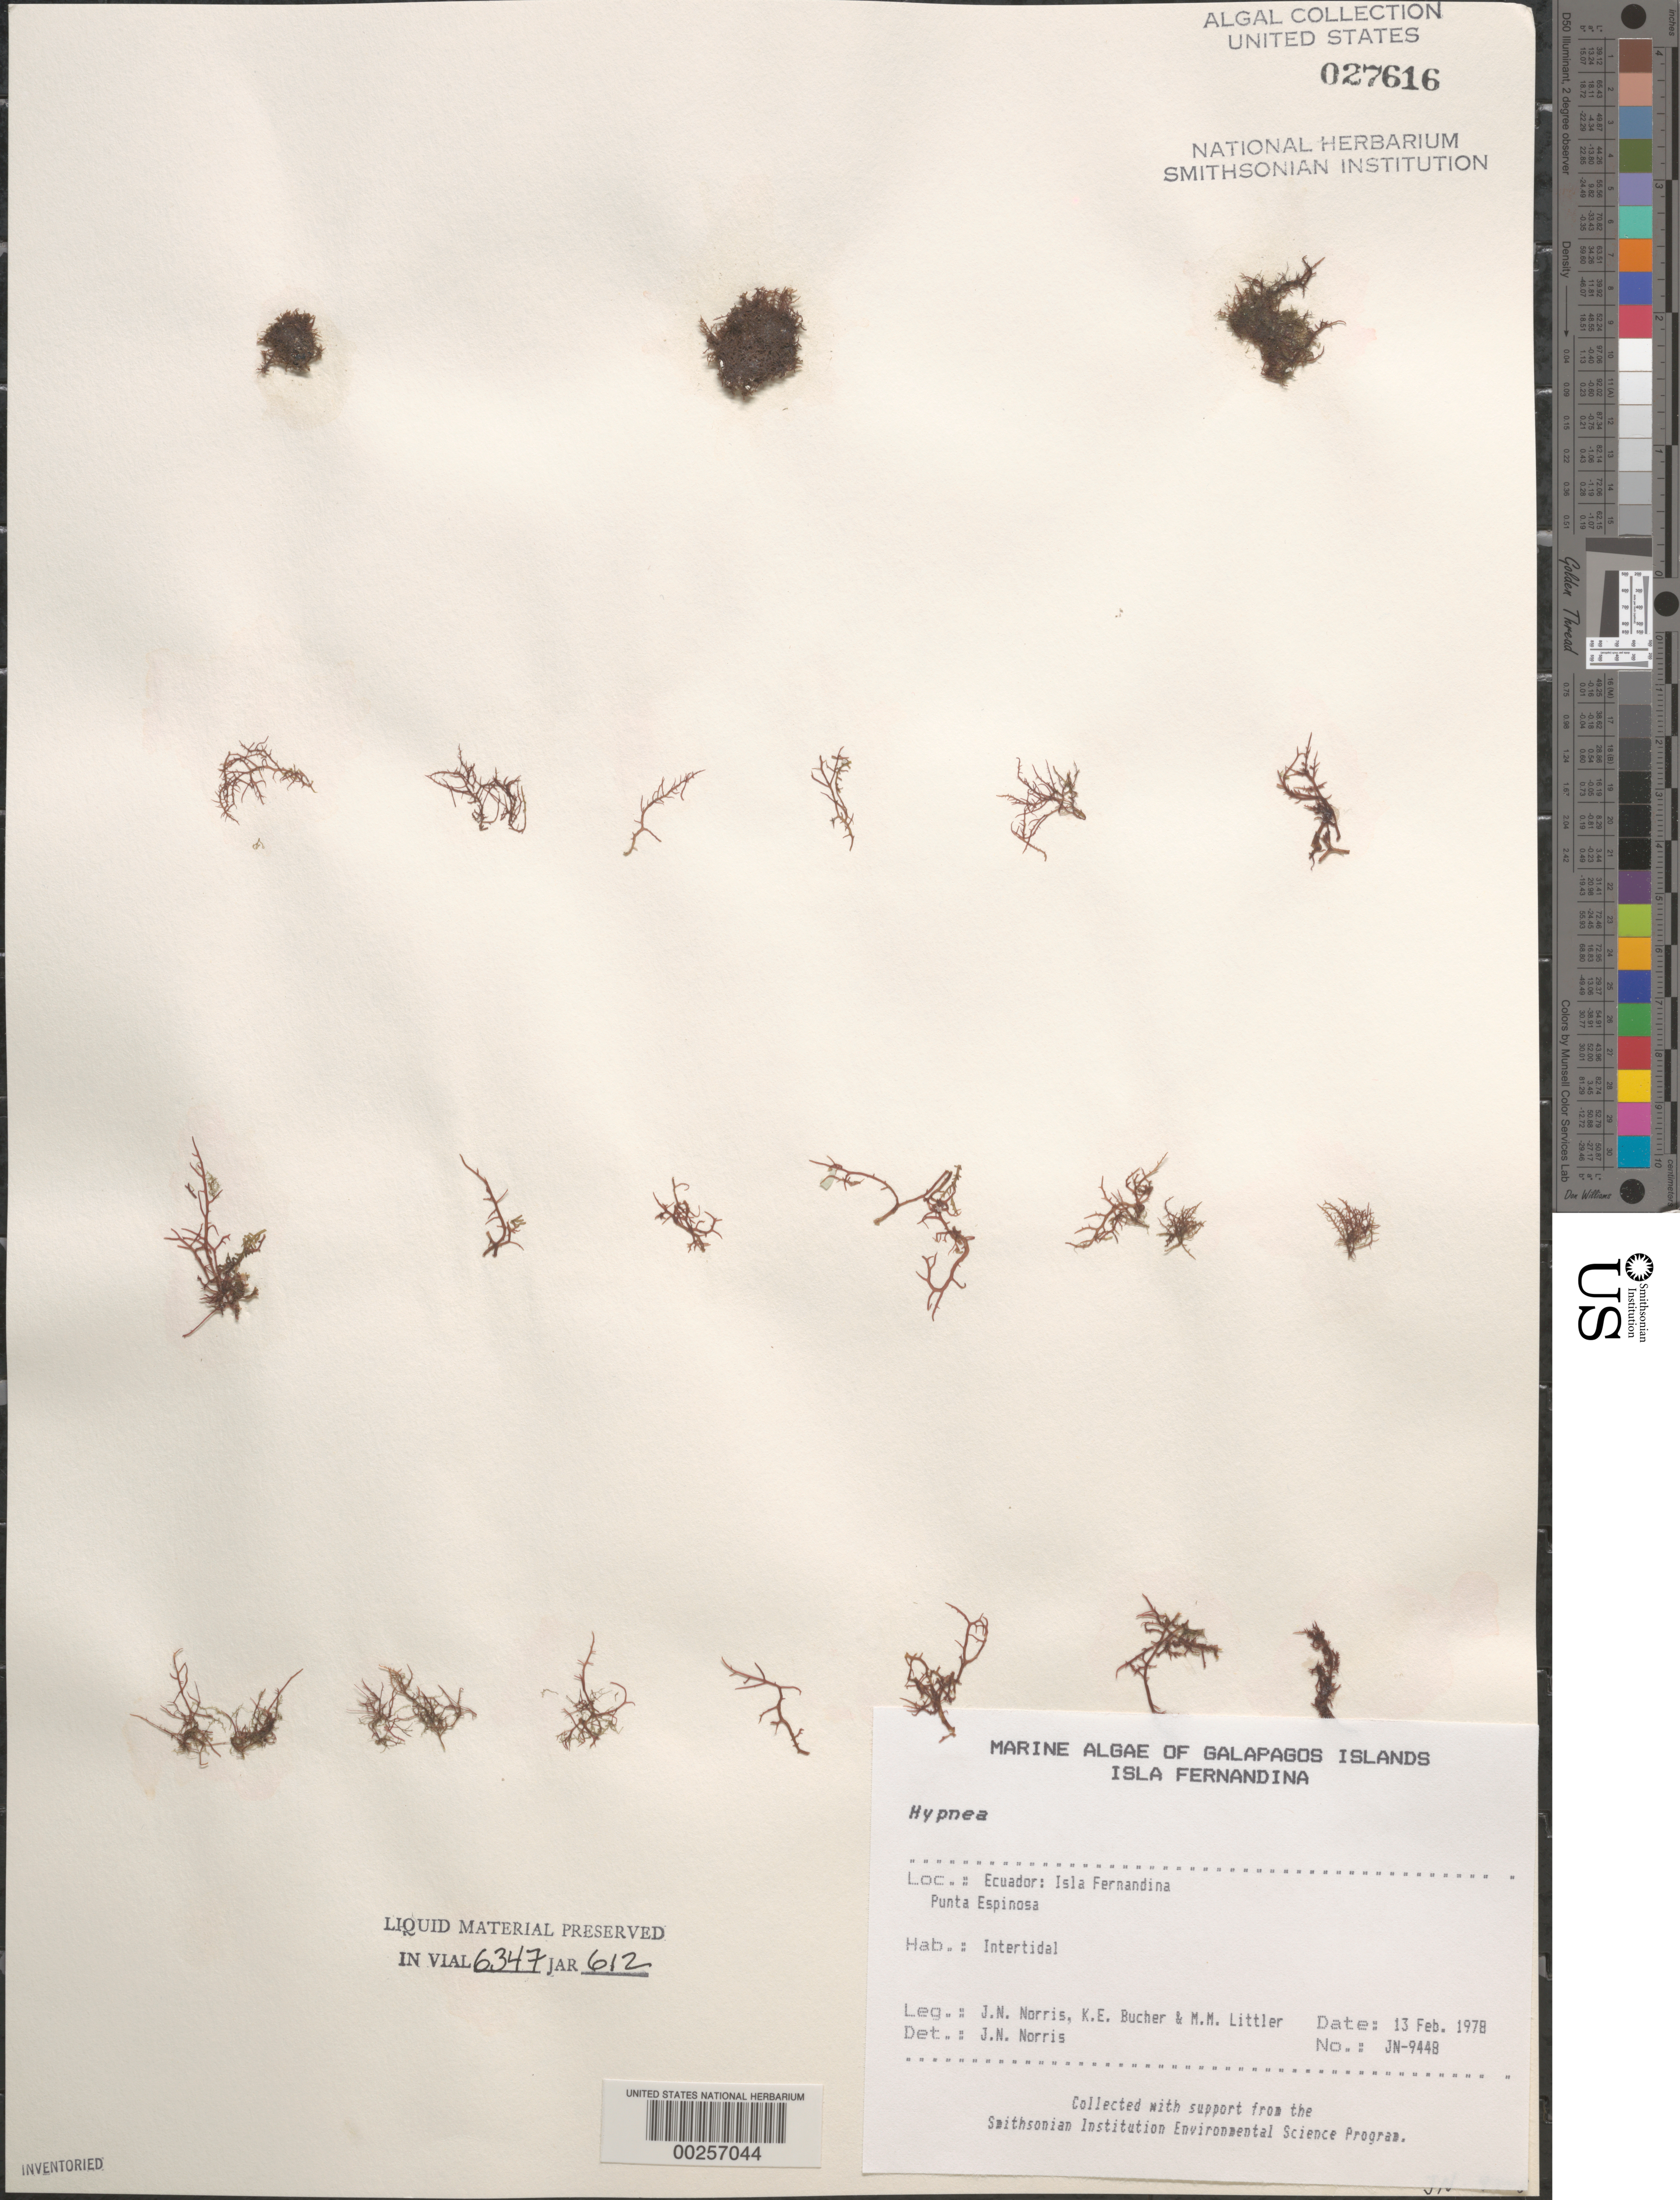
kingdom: Plantae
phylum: Rhodophyta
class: Florideophyceae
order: Gigartinales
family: Cystocloniaceae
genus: Hypnea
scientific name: Hypnea sp.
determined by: Norris, James N.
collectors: J. N. Norris, K. E. Bucher & M. M. Littler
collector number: JN-9448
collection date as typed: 13 Feb 1978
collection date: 1978-02-13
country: Ecuador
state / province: Colón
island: Fernandina [Narborough]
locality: Punta Espinosa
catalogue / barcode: US 27616